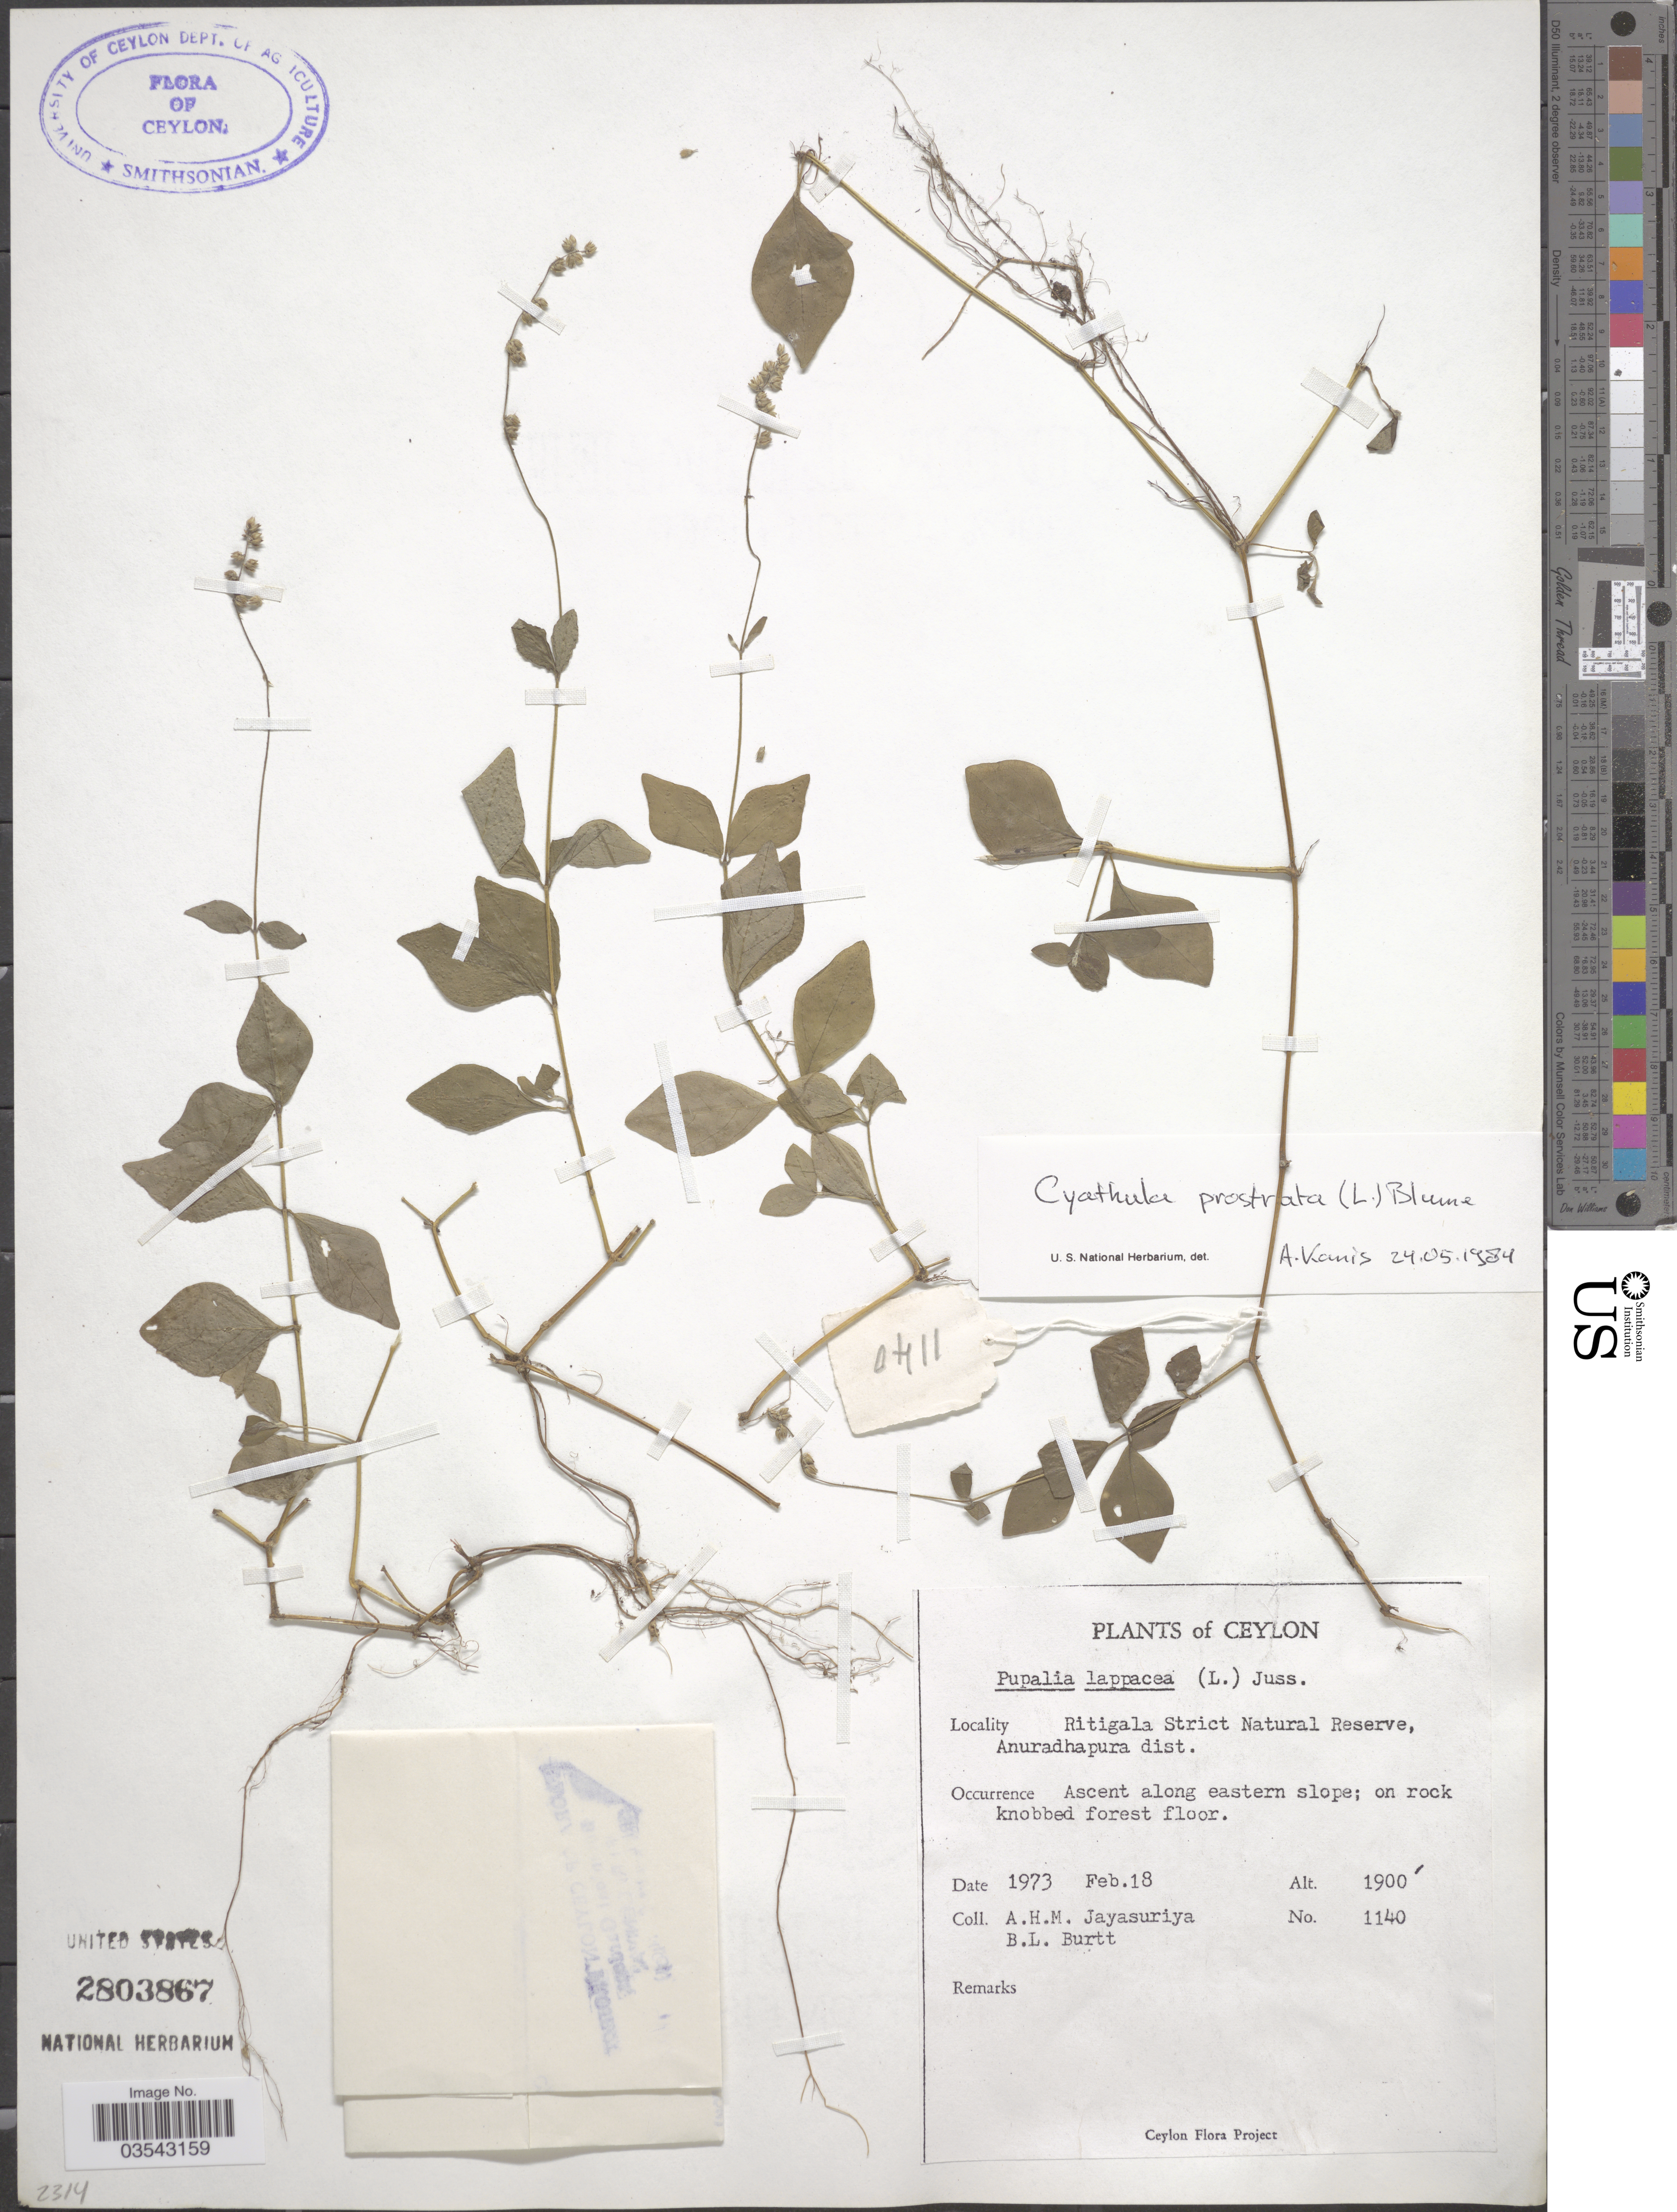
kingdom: Plantae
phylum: Tracheophyta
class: Magnoliopsida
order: Caryophyllales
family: Amaranthaceae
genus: Cyathula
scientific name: Cyathula prostrata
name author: (L.) Blume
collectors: A. H. Jayasuriya & B. L. Burtt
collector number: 1140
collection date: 1973-02-18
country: Sri Lanka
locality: Ceylon. Ritigala Strict Natural Reserve, Anuradhapura dist. Ascent along eastern slope.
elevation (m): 579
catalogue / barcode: US 2803867